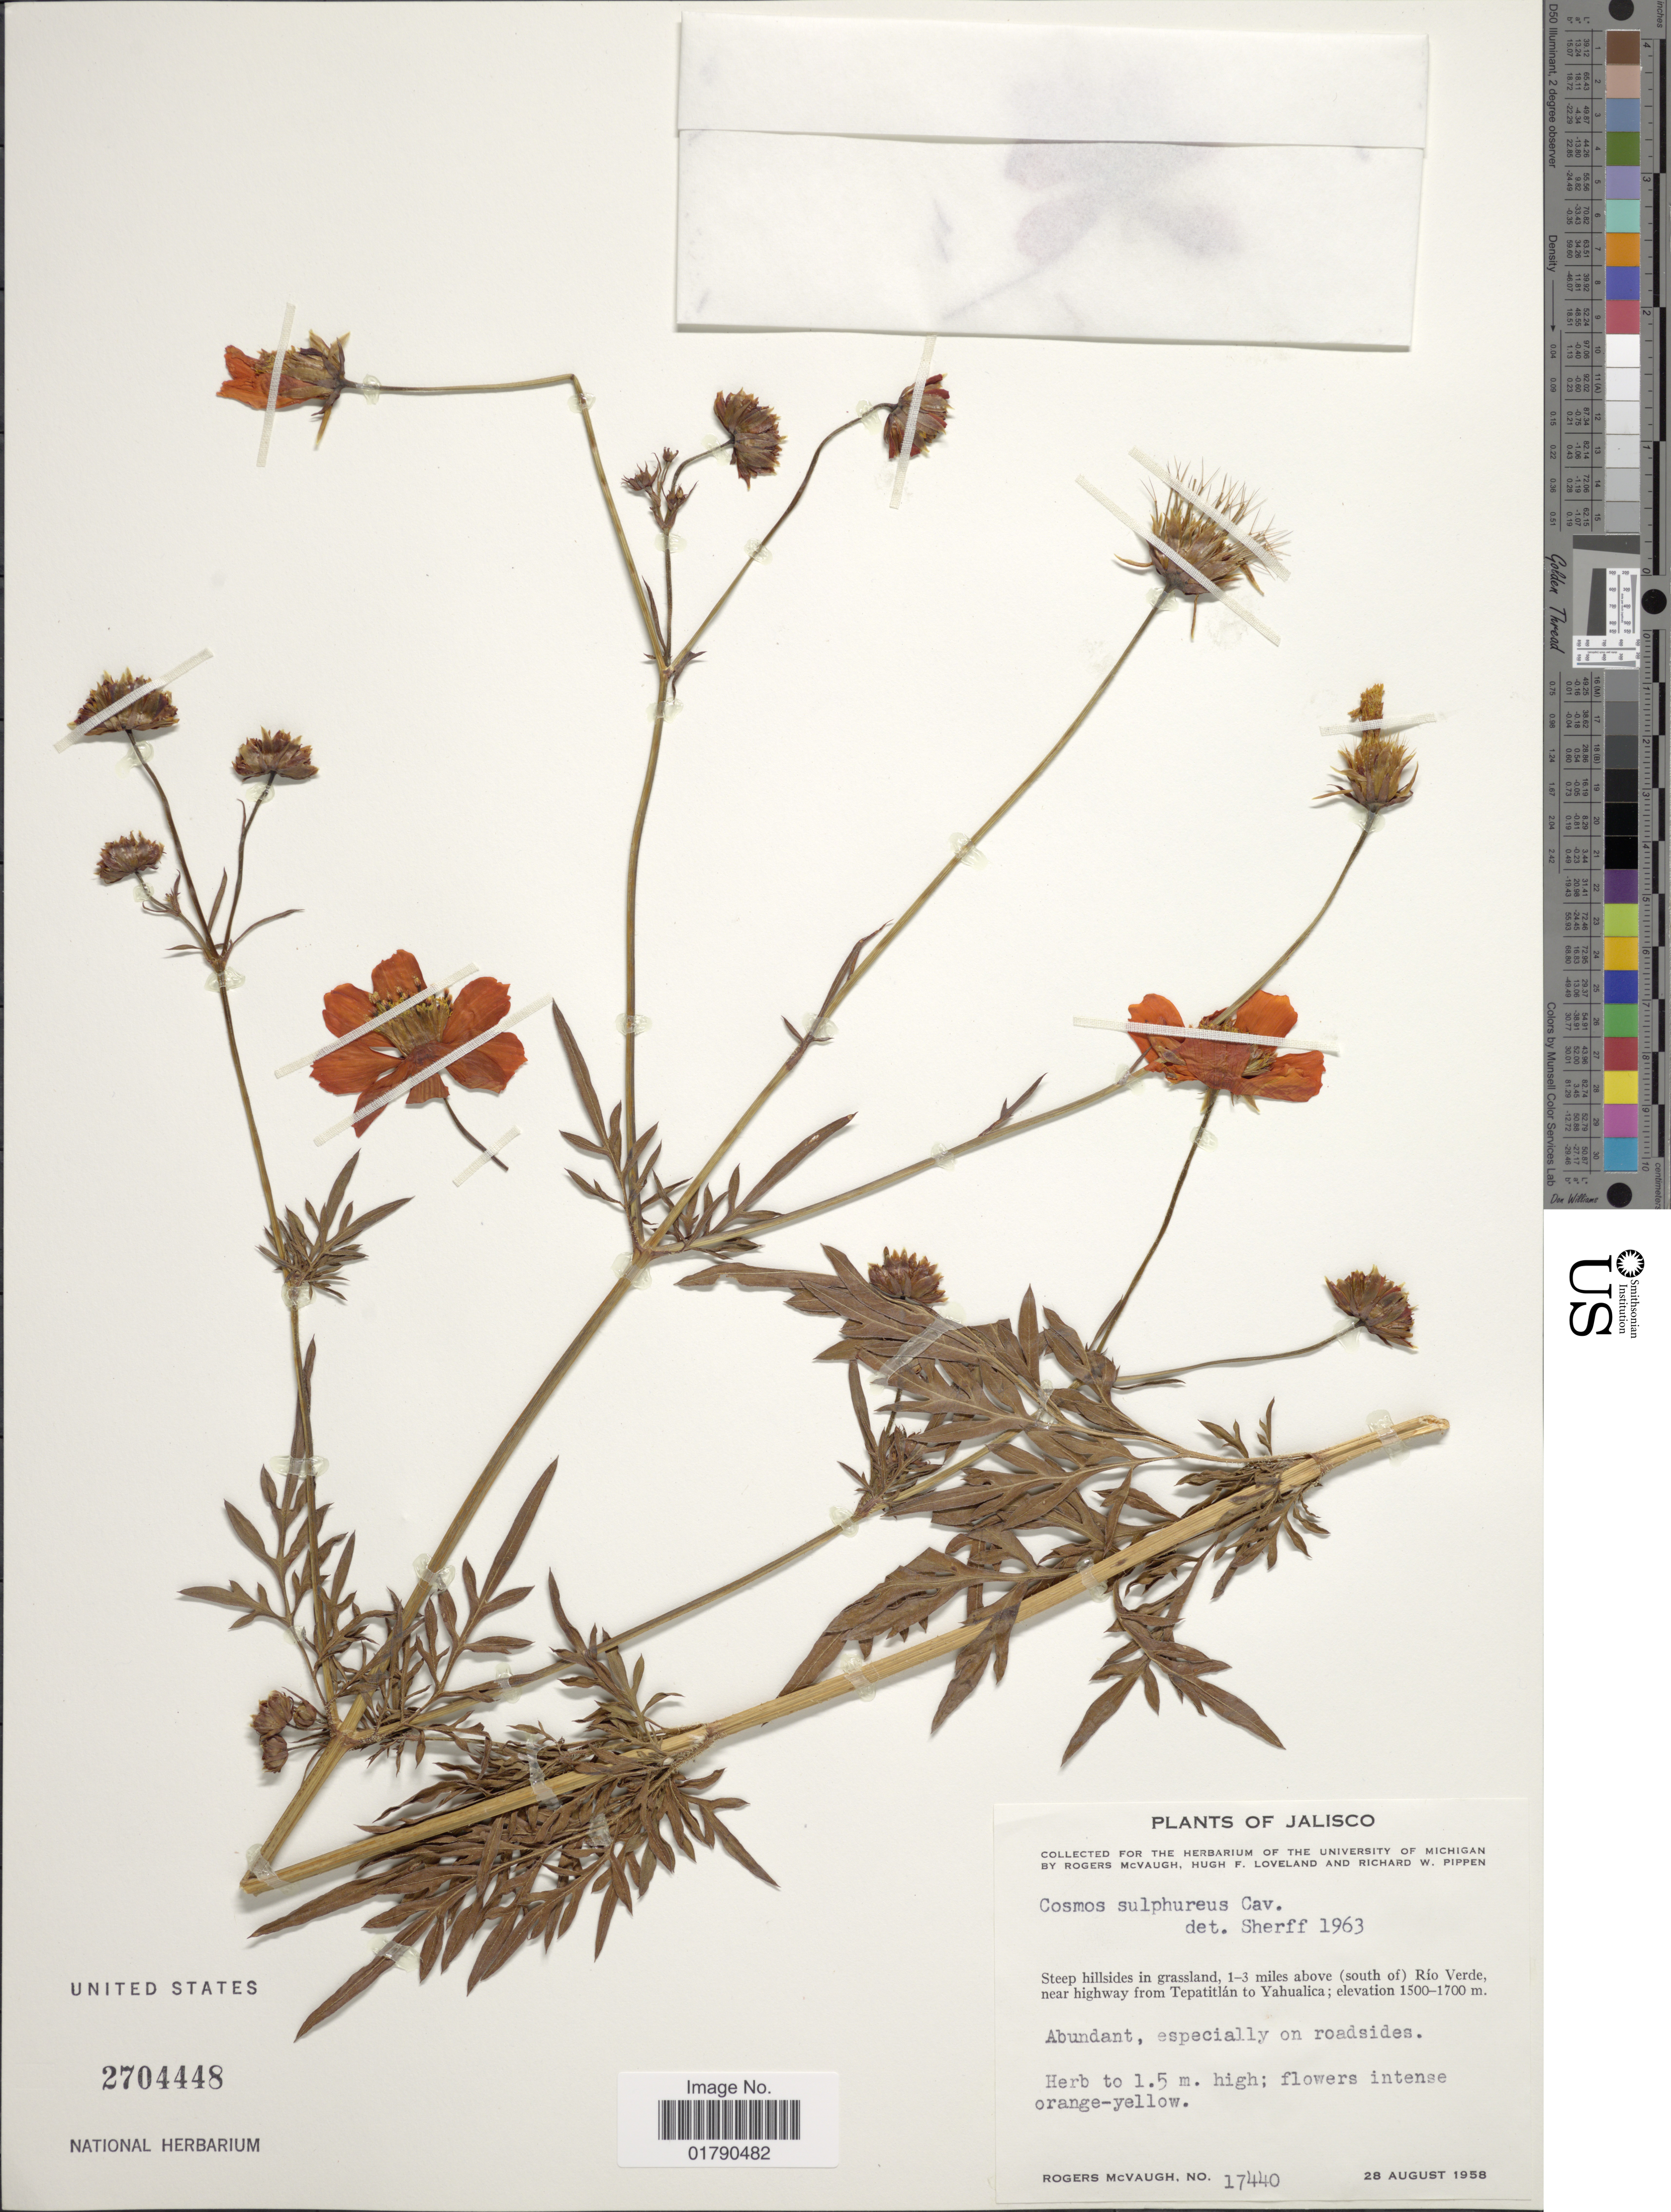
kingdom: Plantae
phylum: Tracheophyta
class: Magnoliopsida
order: Asterales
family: Asteraceae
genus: Cosmos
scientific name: Cosmos sulphureus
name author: Cav.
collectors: R. McVaugh, H. Loveland & R. W. Pippen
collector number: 17440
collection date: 1958-08-28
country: Mexico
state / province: Jalisco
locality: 1-3 miles above (south of) Rio Verde, near highway from Tepatitlan to Yahualica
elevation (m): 1500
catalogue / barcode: US 2704448